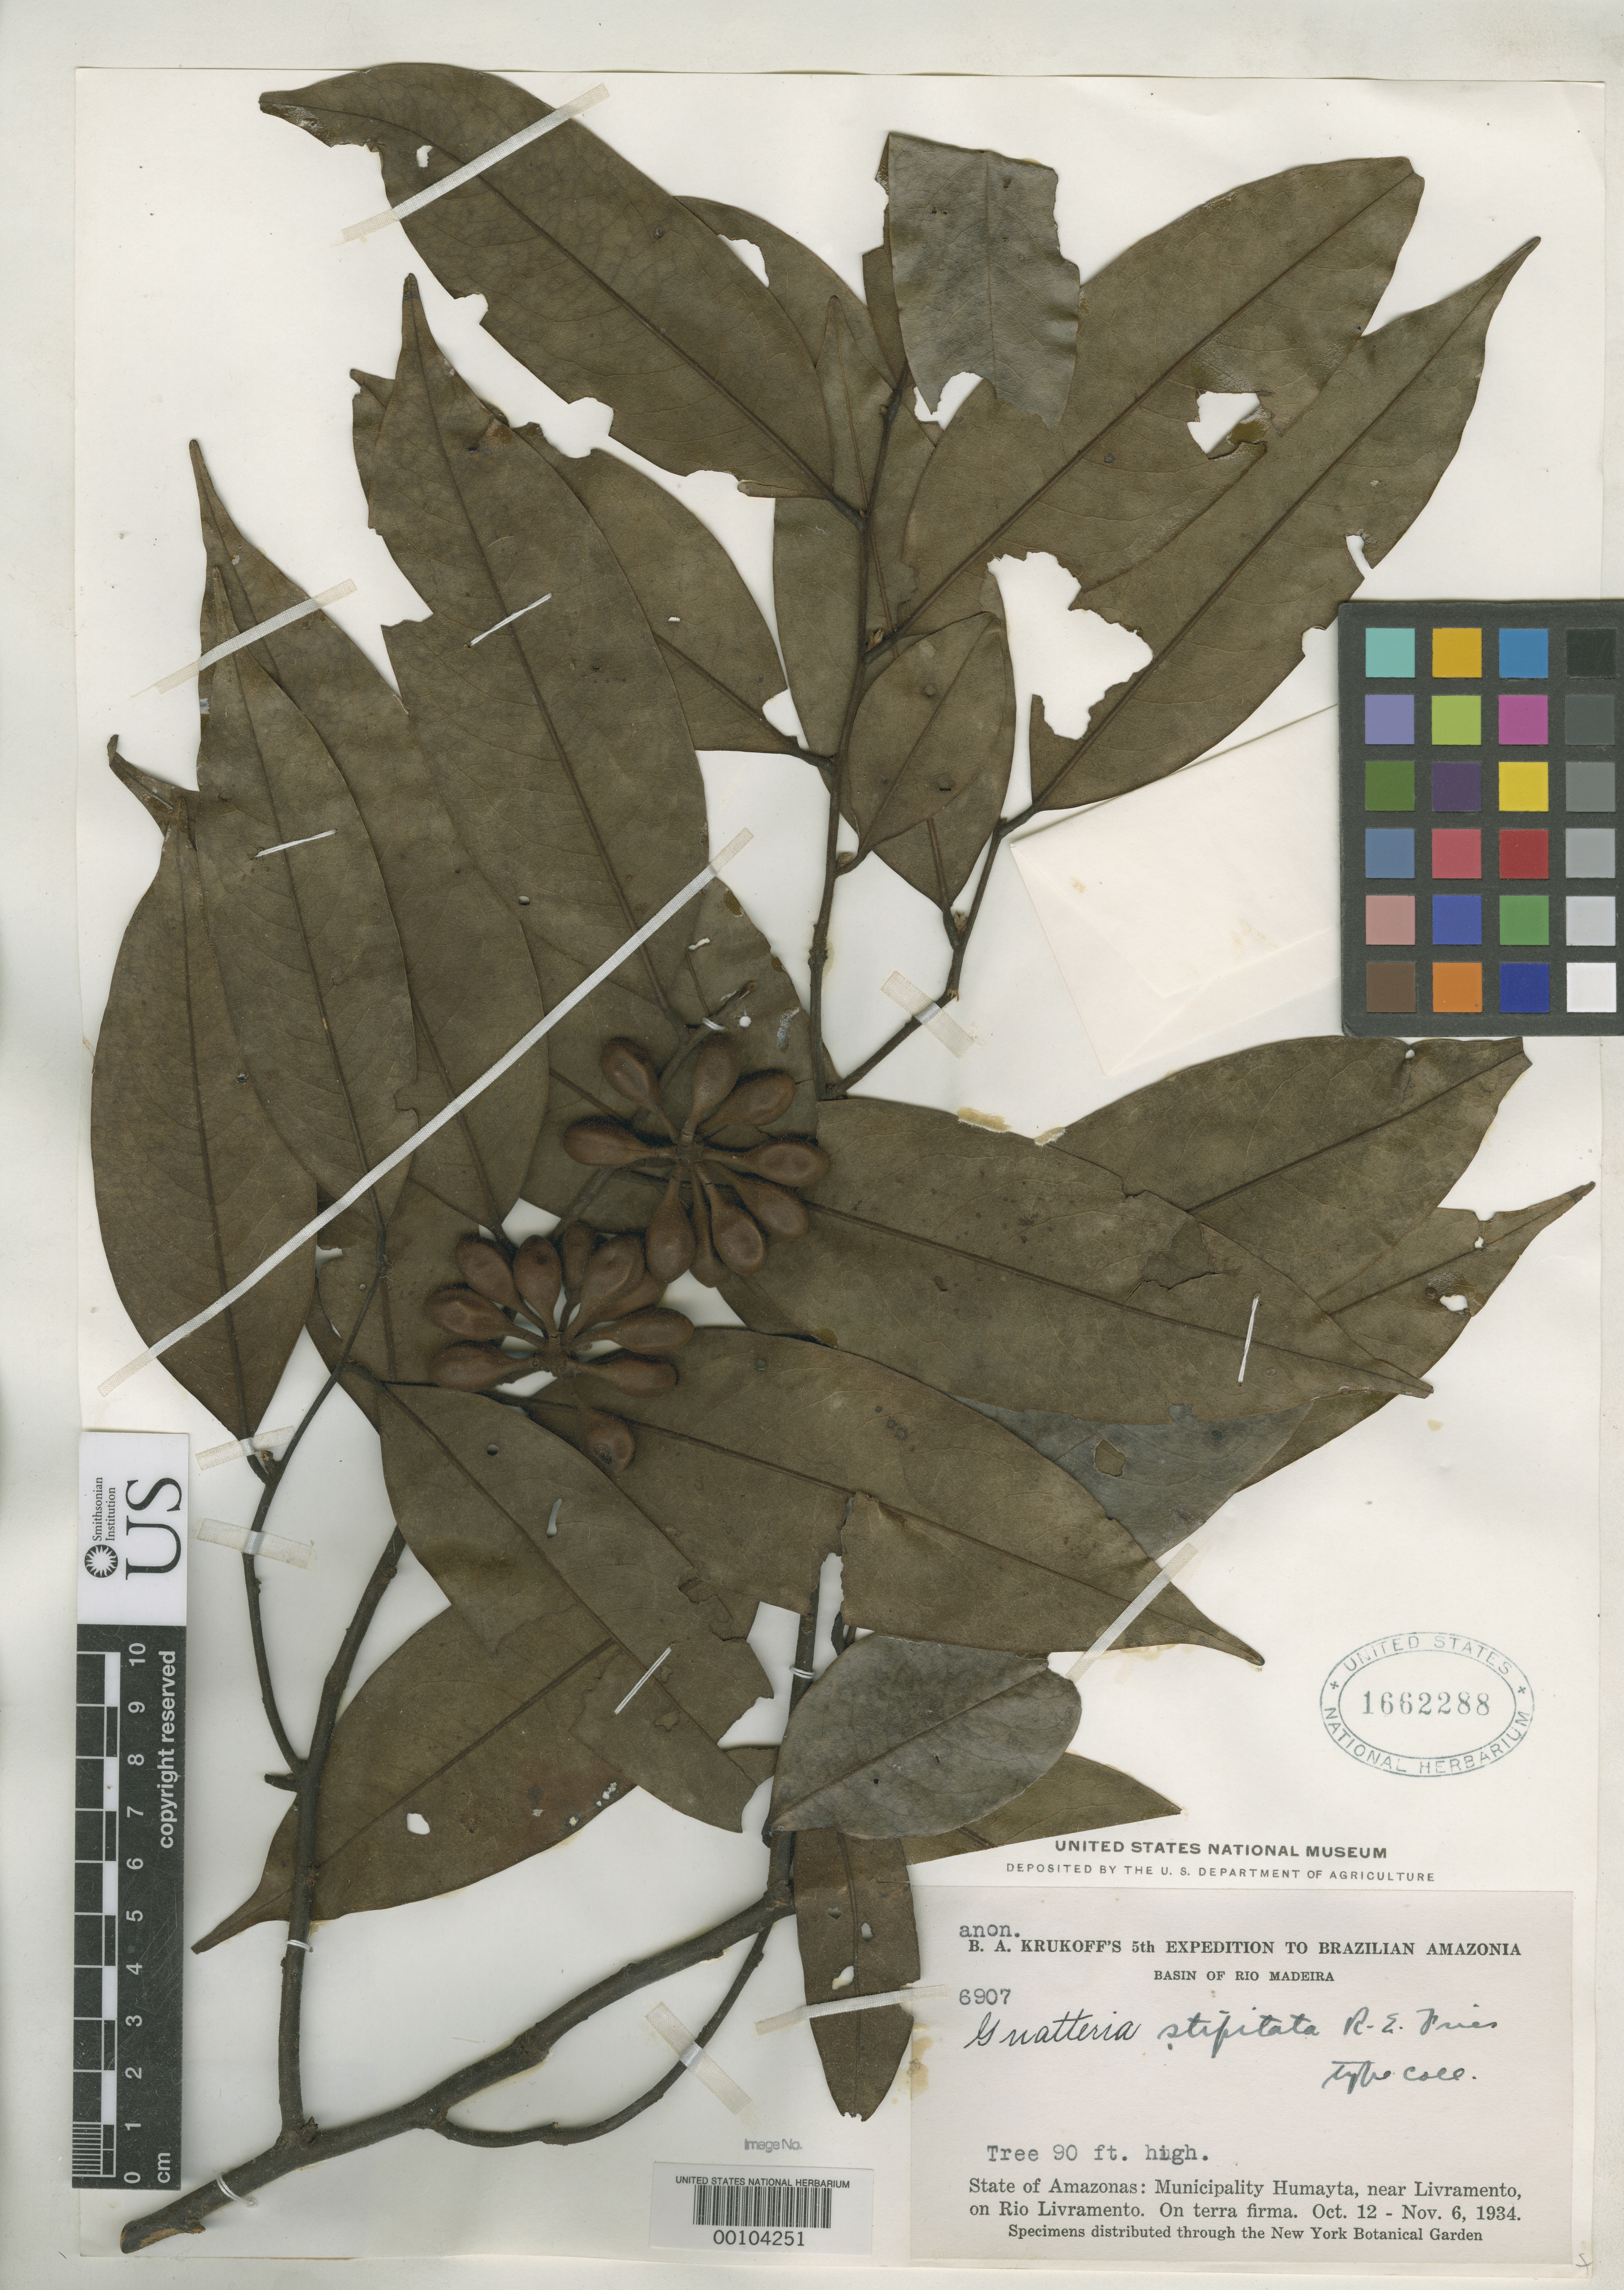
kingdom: Plantae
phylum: Tracheophyta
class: Magnoliopsida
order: Magnoliales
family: Annonaceae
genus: Guatteria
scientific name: Guatteria stipitata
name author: R.E. Fr.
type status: Isotype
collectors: B. A. Krukoff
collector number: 6907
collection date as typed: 12 Oct 1934 to 06 Nov 1934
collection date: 1934-10-12/1934-11-06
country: Brazil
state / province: Amazonas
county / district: Humaitá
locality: Near Livramento, on Rio Livramento.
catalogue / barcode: US 1662288